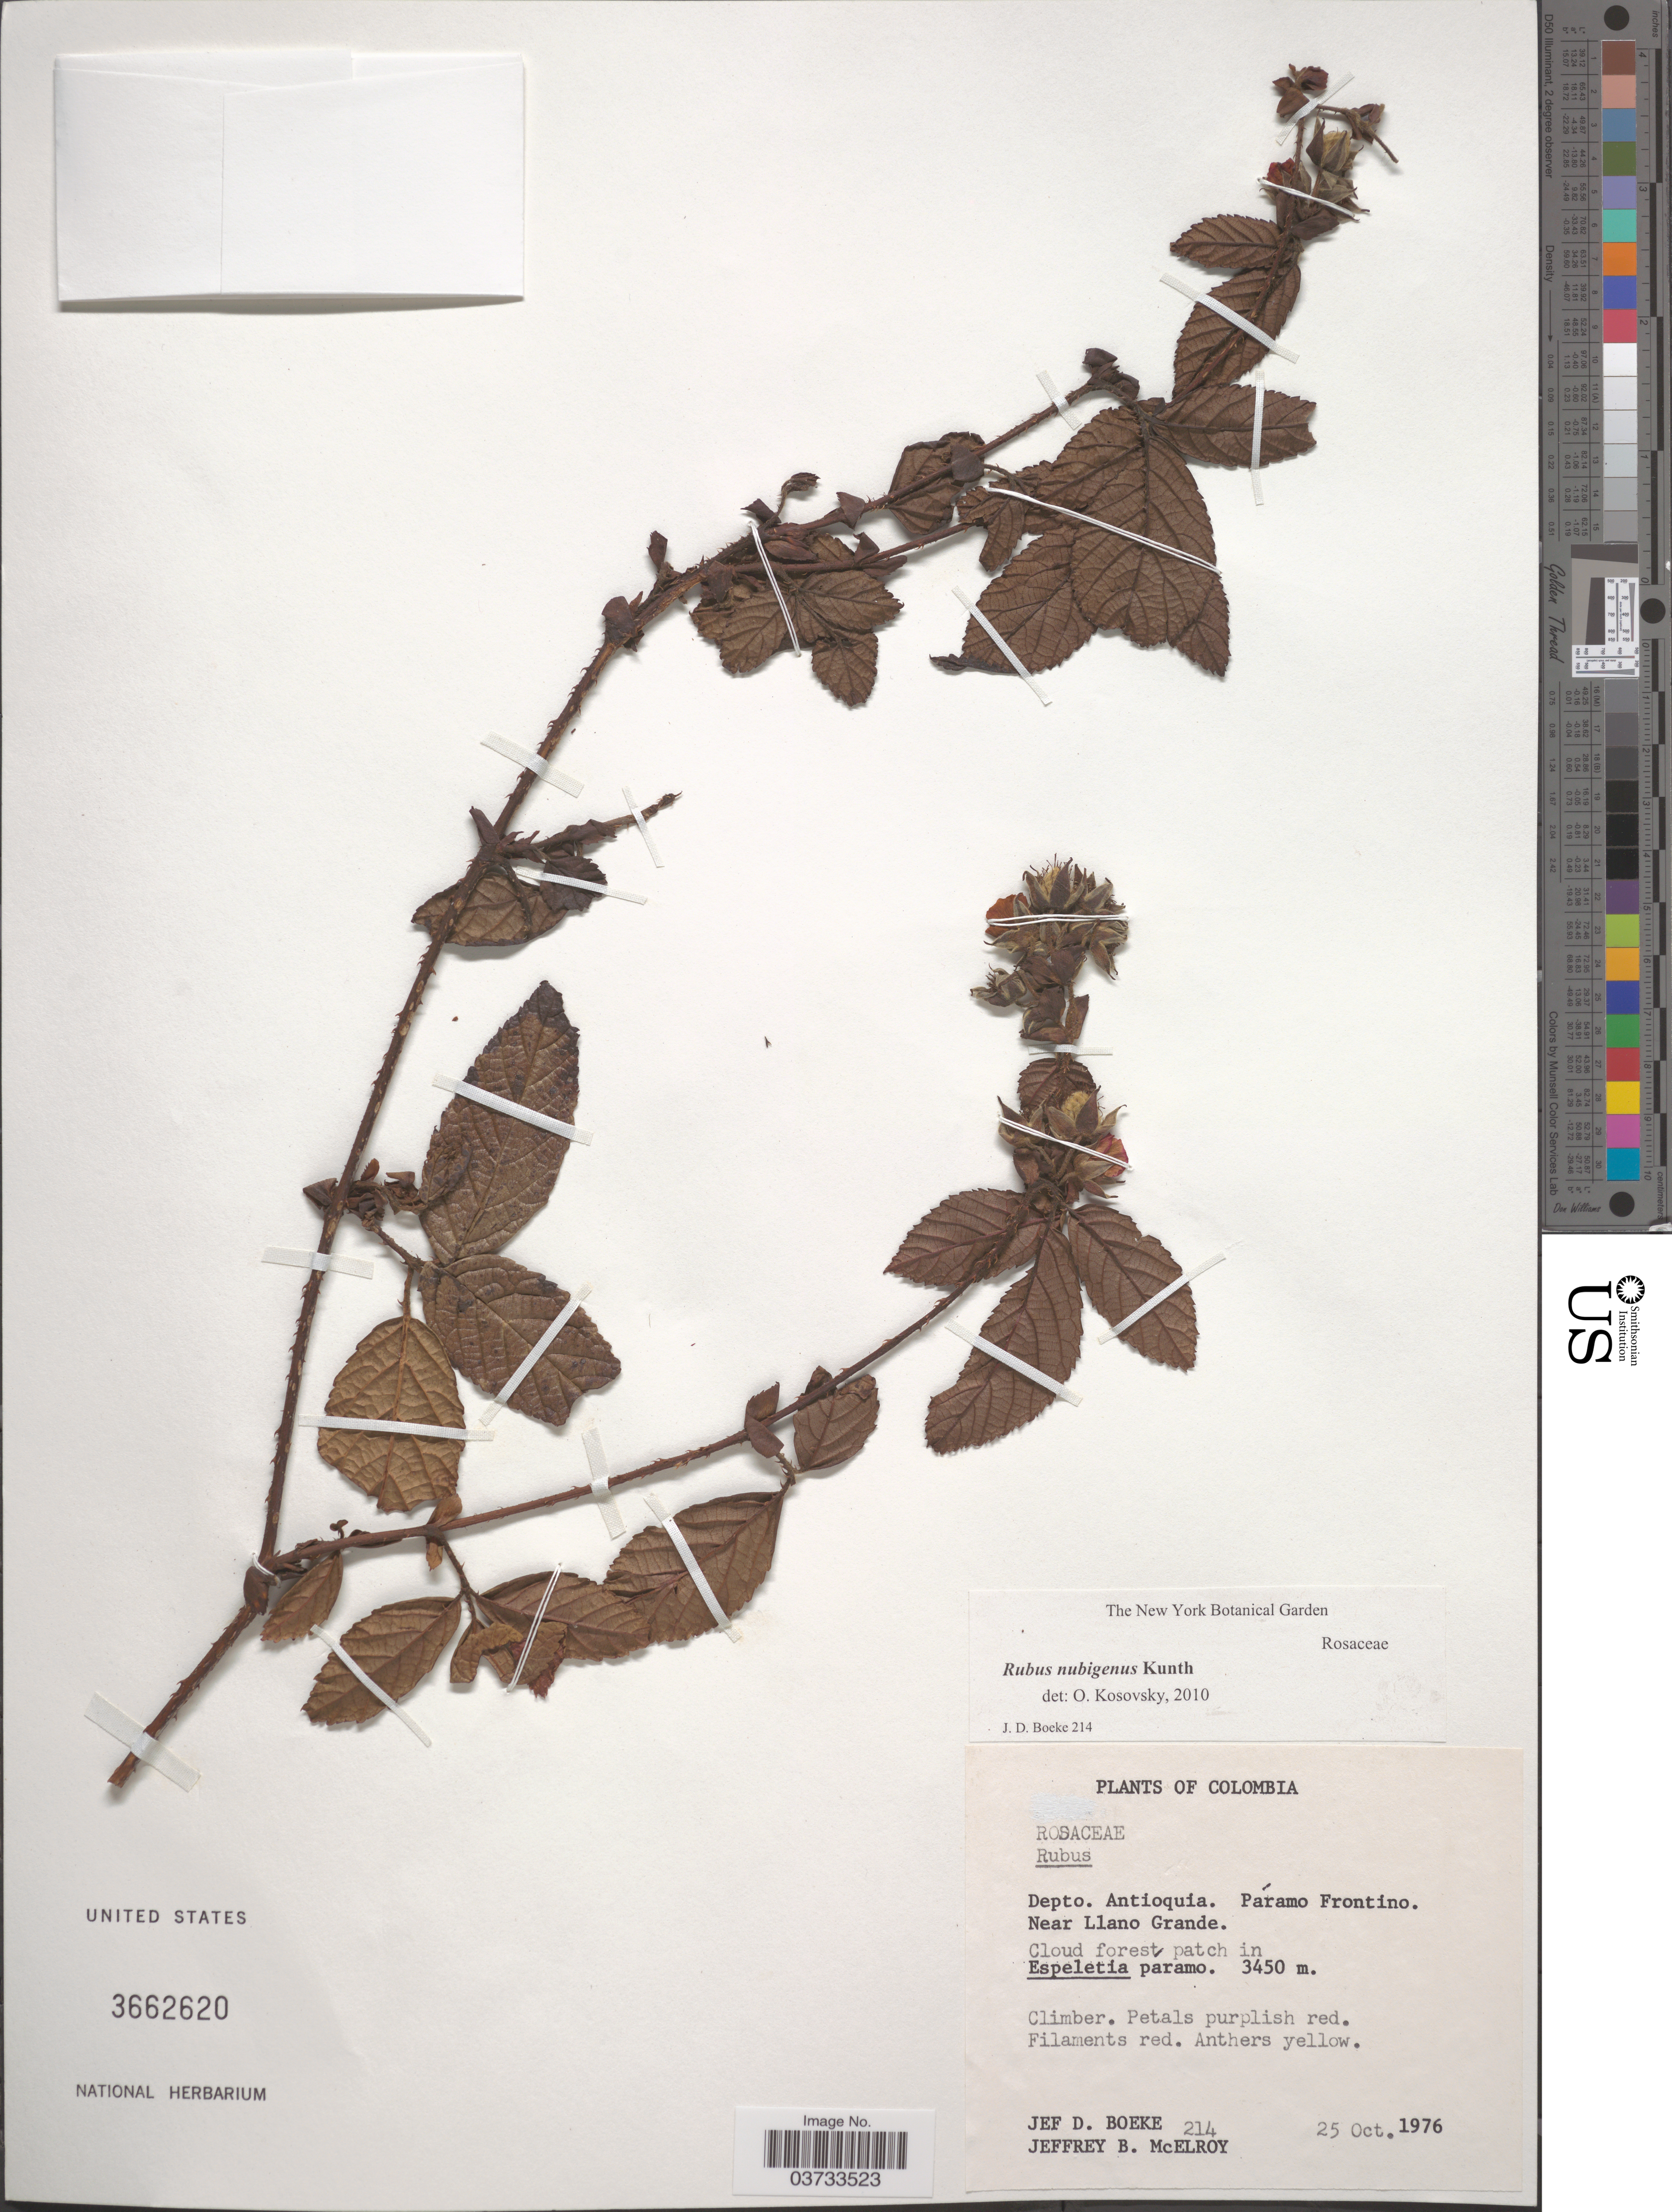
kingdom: Plantae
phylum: Tracheophyta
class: Magnoliopsida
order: Rosales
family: Rosaceae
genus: Rubus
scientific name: Rubus nubigenus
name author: Kunth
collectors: J. Boeke & J. B. McElroy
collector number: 214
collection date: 1976-10-25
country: Colombia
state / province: Antioquia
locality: Depto. Antioquia. Páramo Frontino. Near Llano Grande.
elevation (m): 3450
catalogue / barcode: US 3662620